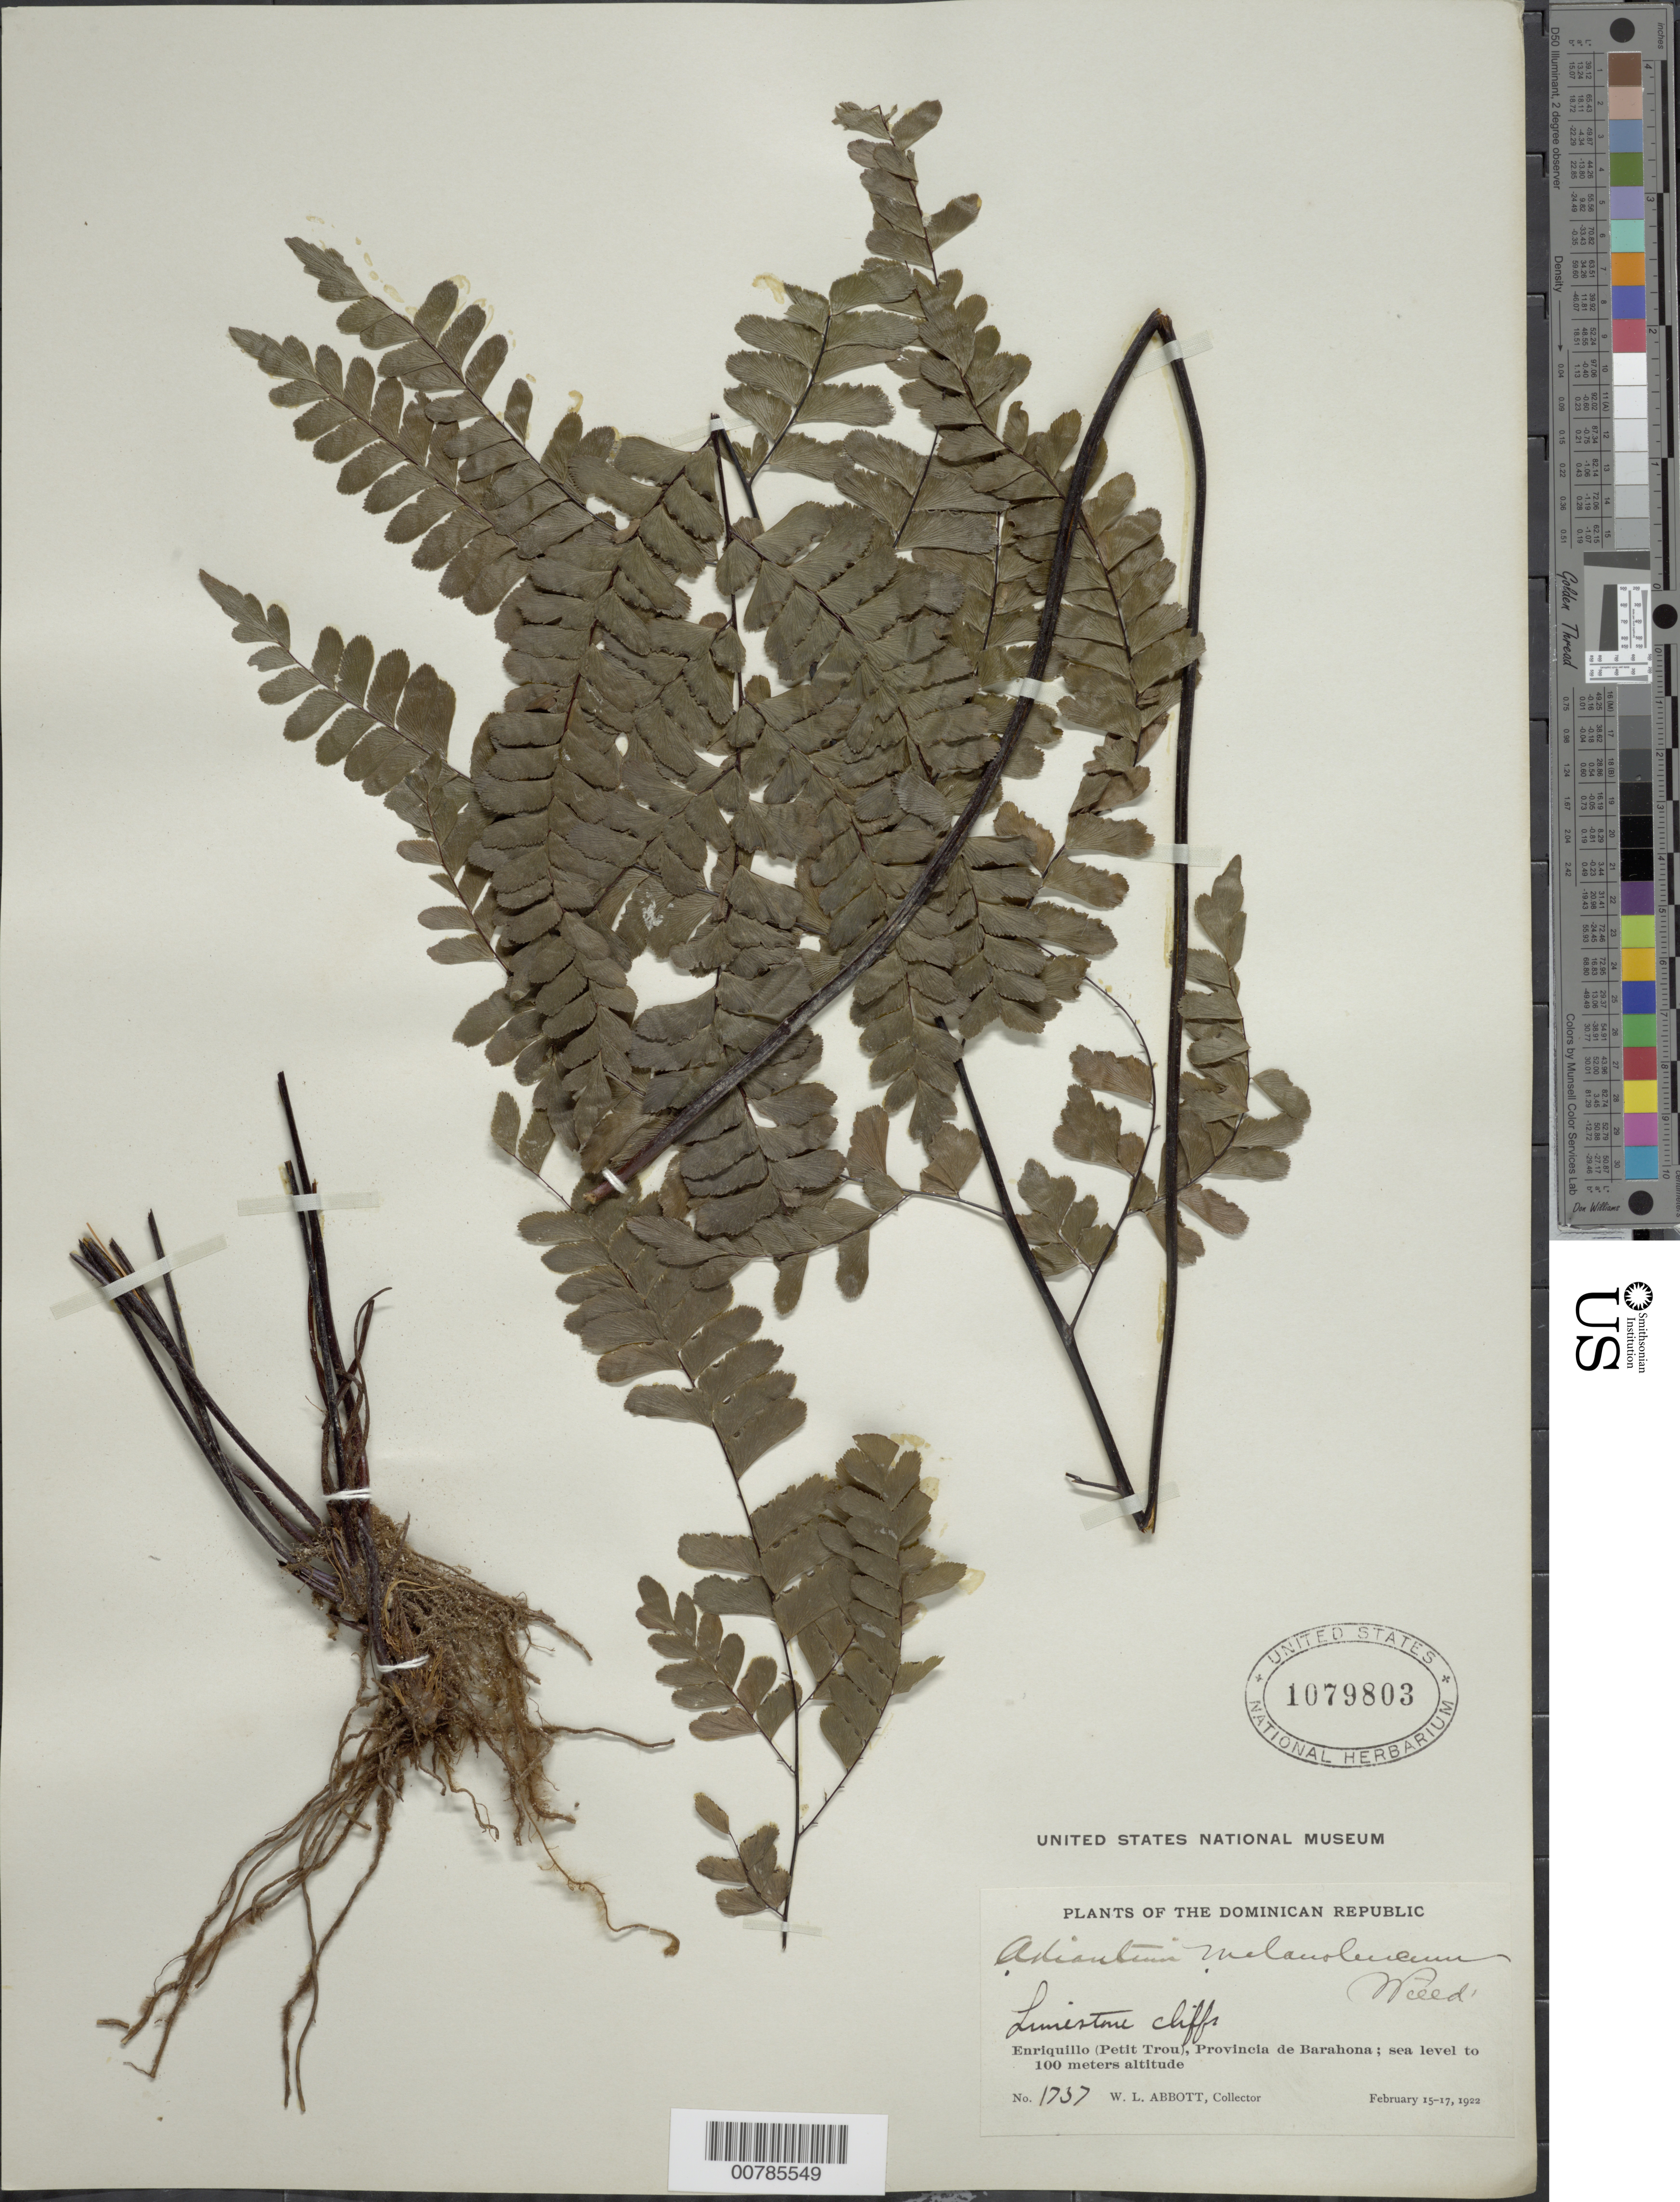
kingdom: Plantae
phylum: Tracheophyta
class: Polypodiopsida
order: Polypodiales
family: Pteridaceae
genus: Adiantum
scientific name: Adiantum melanoleucum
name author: Willd.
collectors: W. L. Abbott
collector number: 1737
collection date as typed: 15 Feb 1922 to 17 Feb 1922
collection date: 1922-02-15/1922-02-17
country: Dominican Republic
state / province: Barahona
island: Hispaniola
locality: Enriquillo (Petit Trou)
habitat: Limestone cliffs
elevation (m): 100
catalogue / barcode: US 1079803